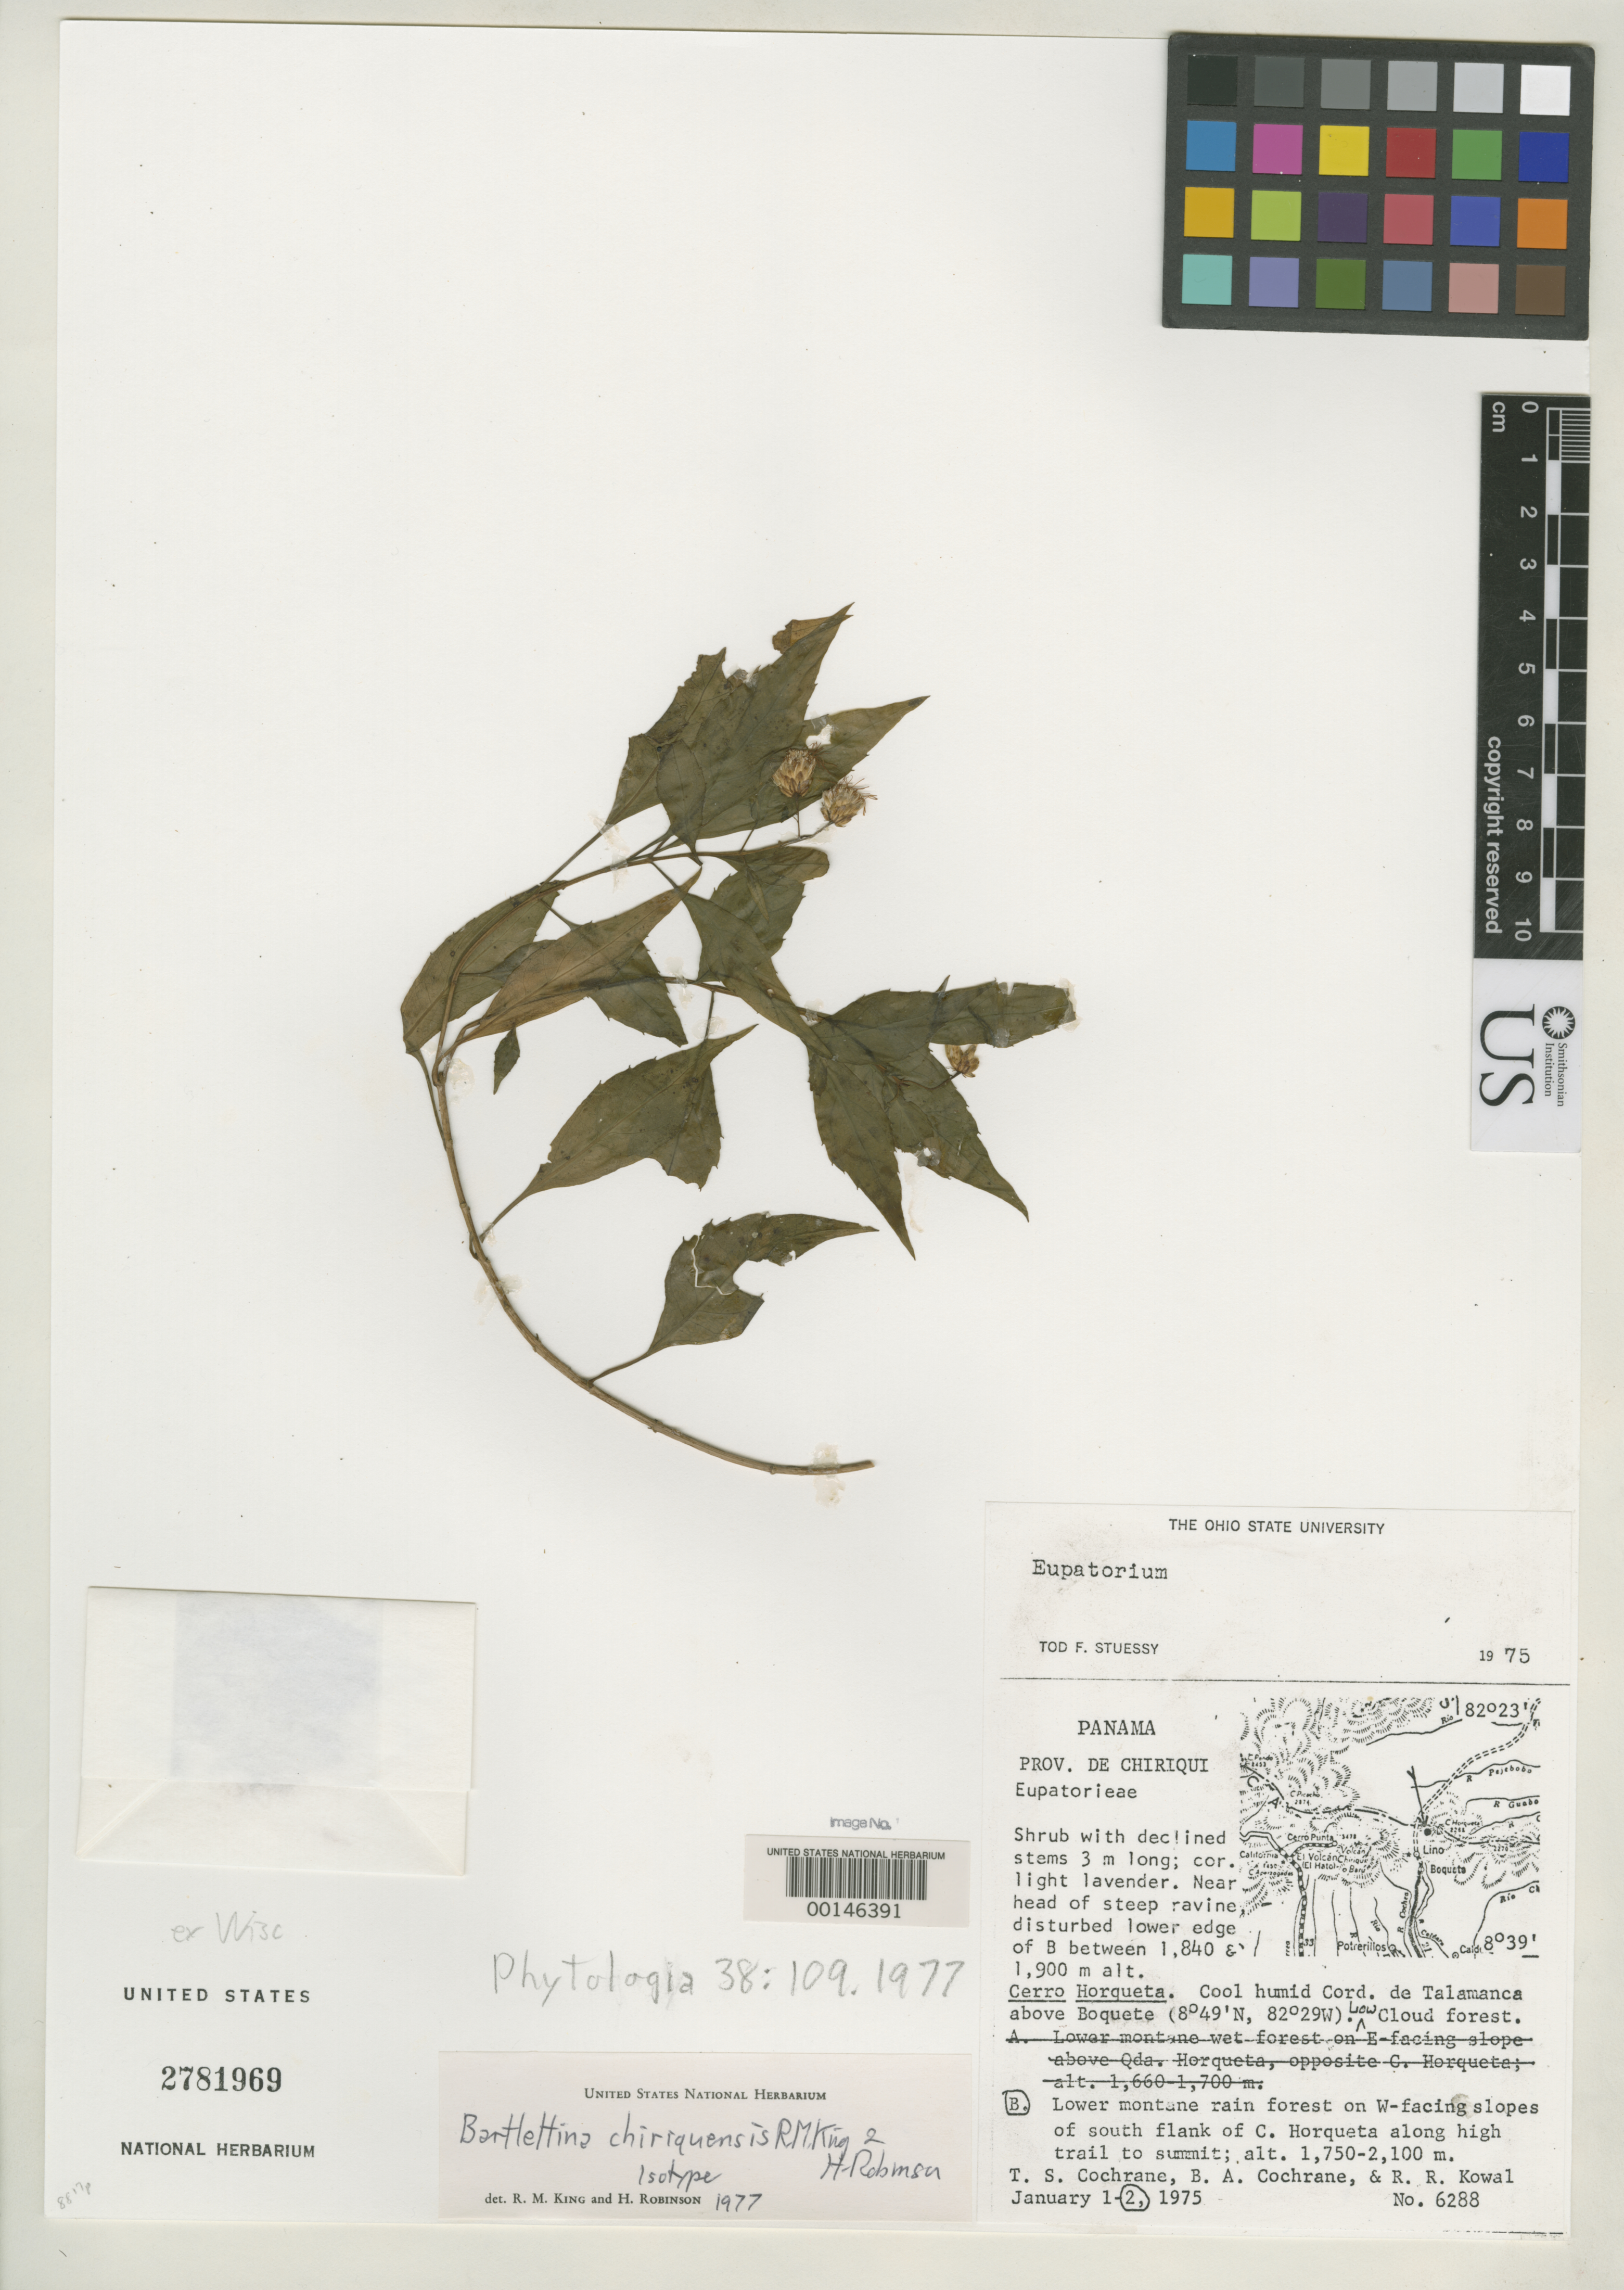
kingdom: Plantae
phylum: Tracheophyta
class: Magnoliopsida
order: Asterales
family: Asteraceae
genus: Bartlettina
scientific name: Bartlettina chiriquensis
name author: R.M. King & H. Rob.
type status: Isotype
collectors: T. Cochrane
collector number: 6288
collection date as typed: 02 Jan 1975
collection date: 1975-01-02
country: Panama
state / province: Chiriquí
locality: Cerro Horqueta.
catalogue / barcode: US 2781969